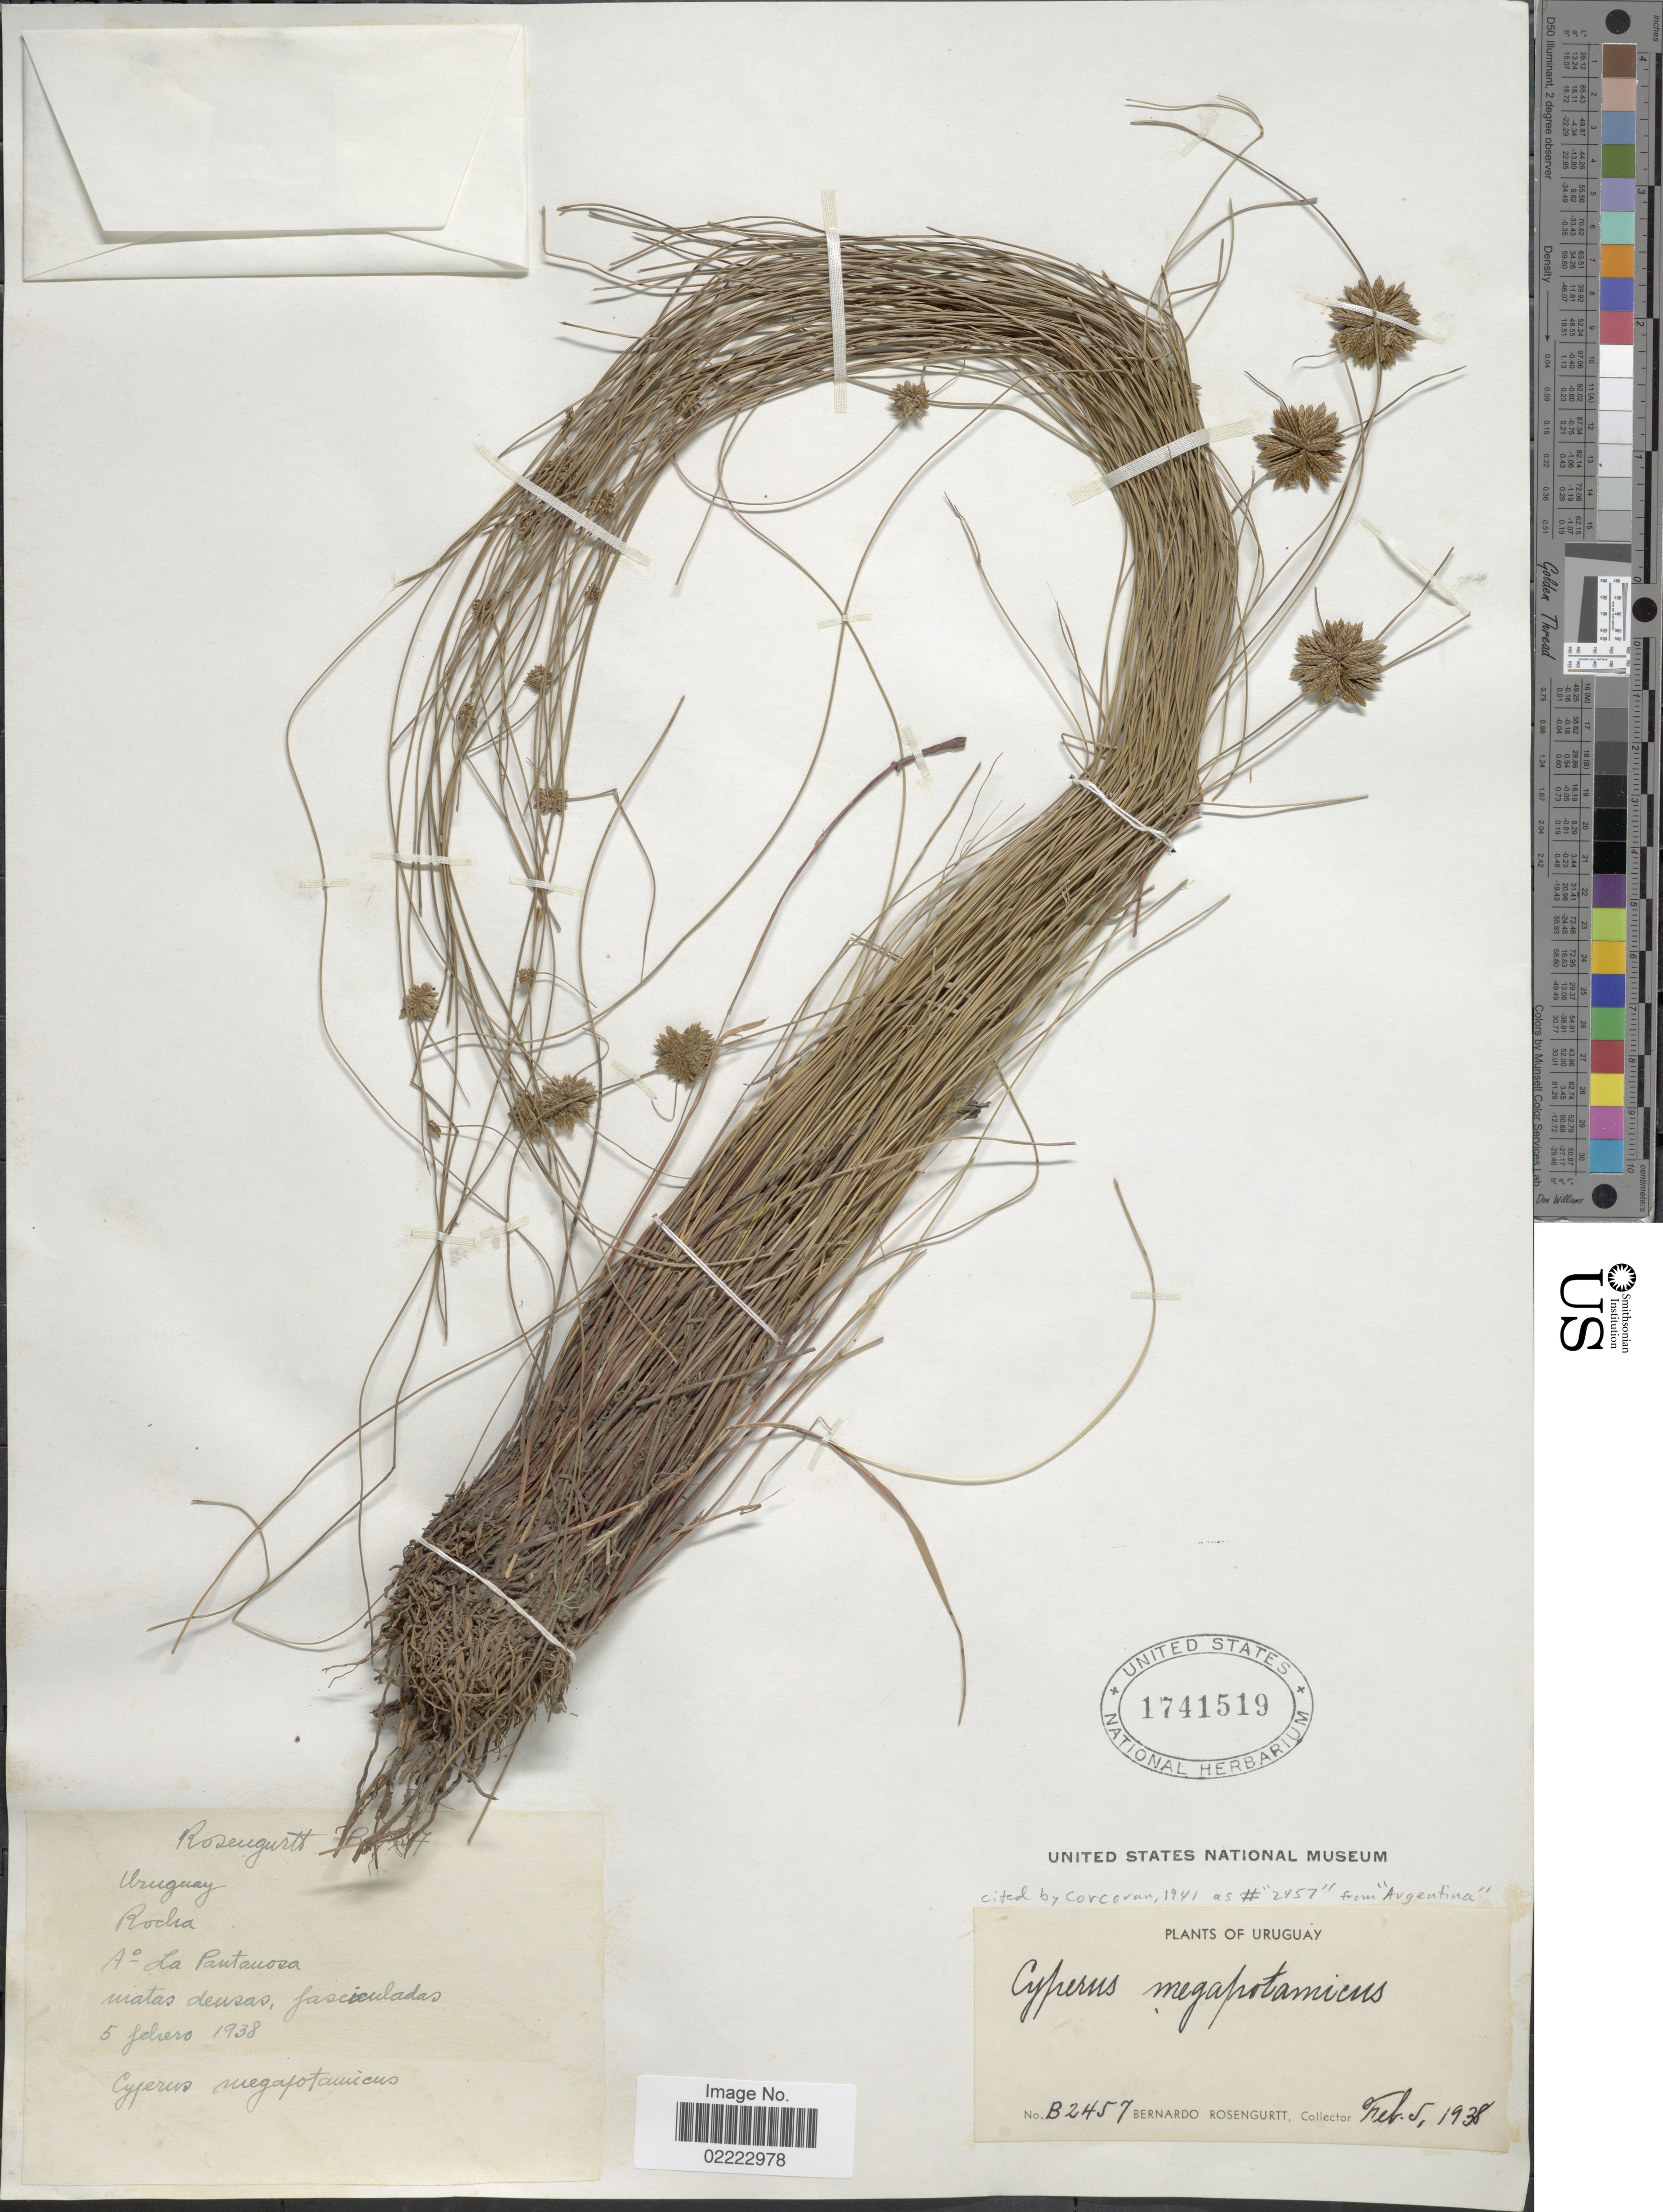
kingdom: Plantae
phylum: Tracheophyta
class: Liliopsida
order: Poales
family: Cyperaceae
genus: Cyperus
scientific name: Cyperus megapotamicus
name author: (A. Dietr.) Kunth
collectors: B. Rosengurtt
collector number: B2457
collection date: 1938-02-05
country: Uruguay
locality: Rocka, Aº La Pantanosa, matas densas fasciculadas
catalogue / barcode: US 1741519